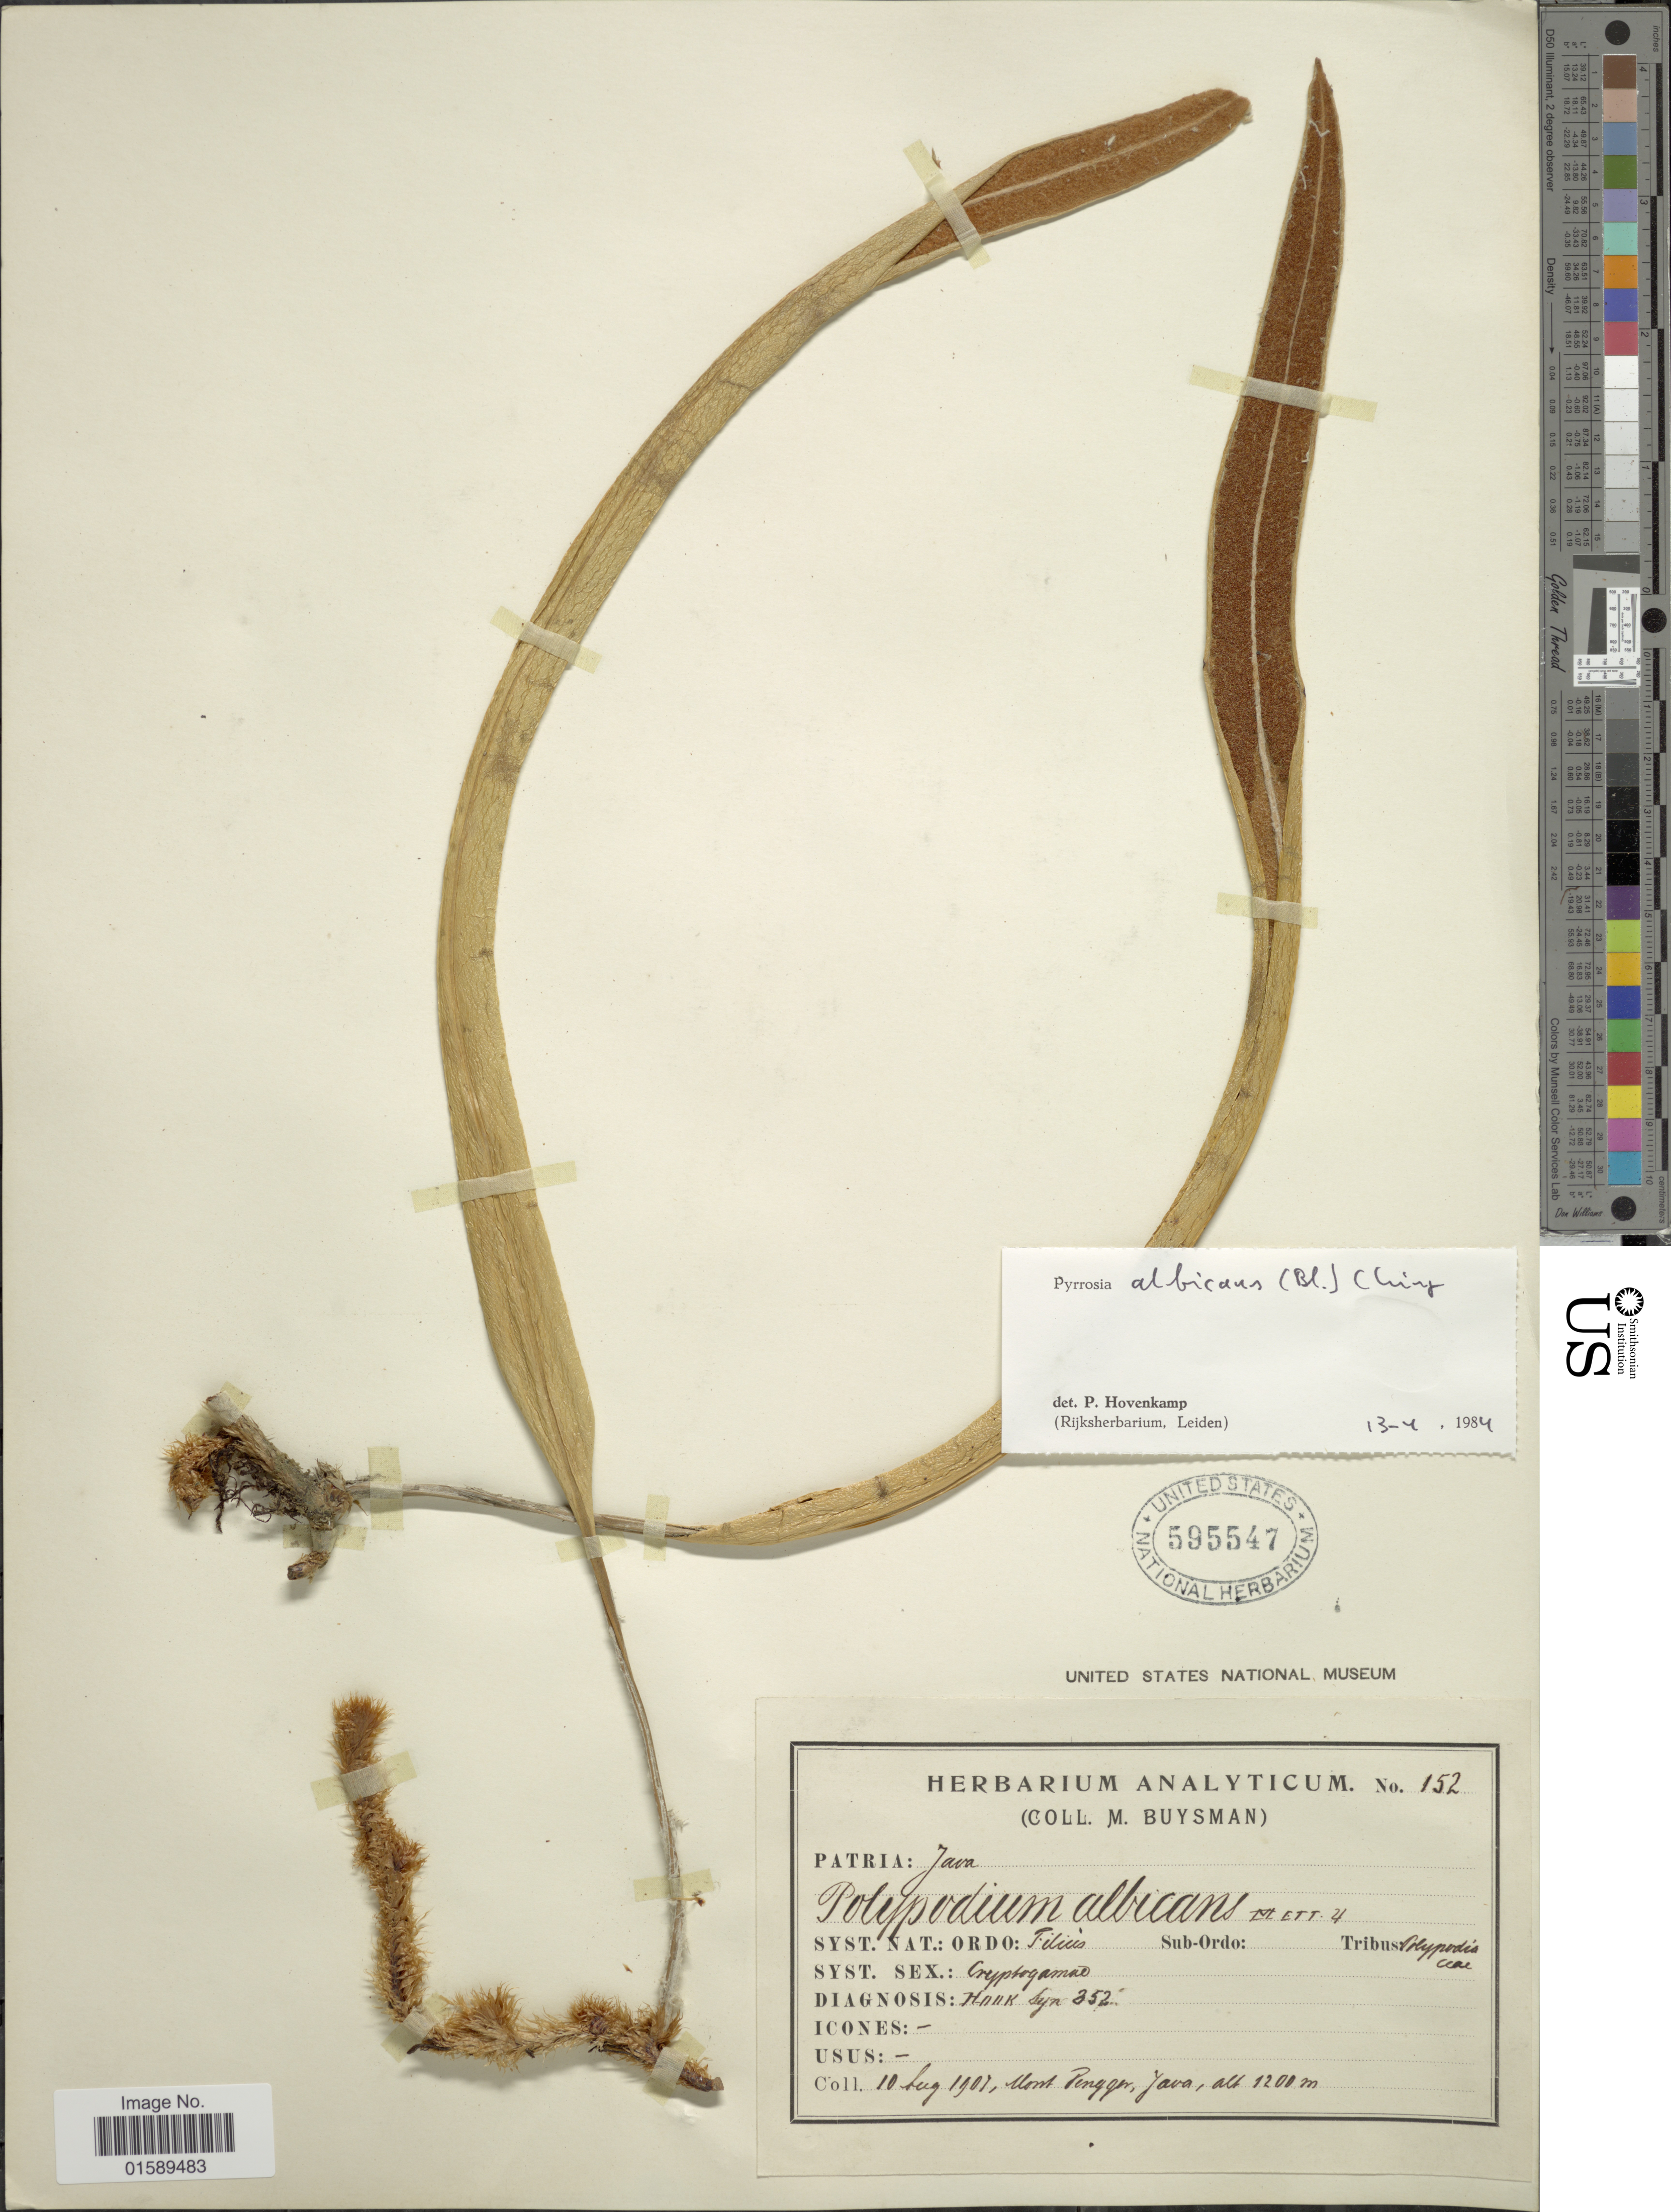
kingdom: Plantae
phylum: Tracheophyta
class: Polypodiopsida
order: Polypodiales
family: Polypodiaceae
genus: Pyrrosia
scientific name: Pyrrosia albicans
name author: (Blume) Ching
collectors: M. Buysman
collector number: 152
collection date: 1907-08-10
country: Indonesia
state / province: Java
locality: Java. Mont Tengger, Java.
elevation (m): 1200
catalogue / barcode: US 595547